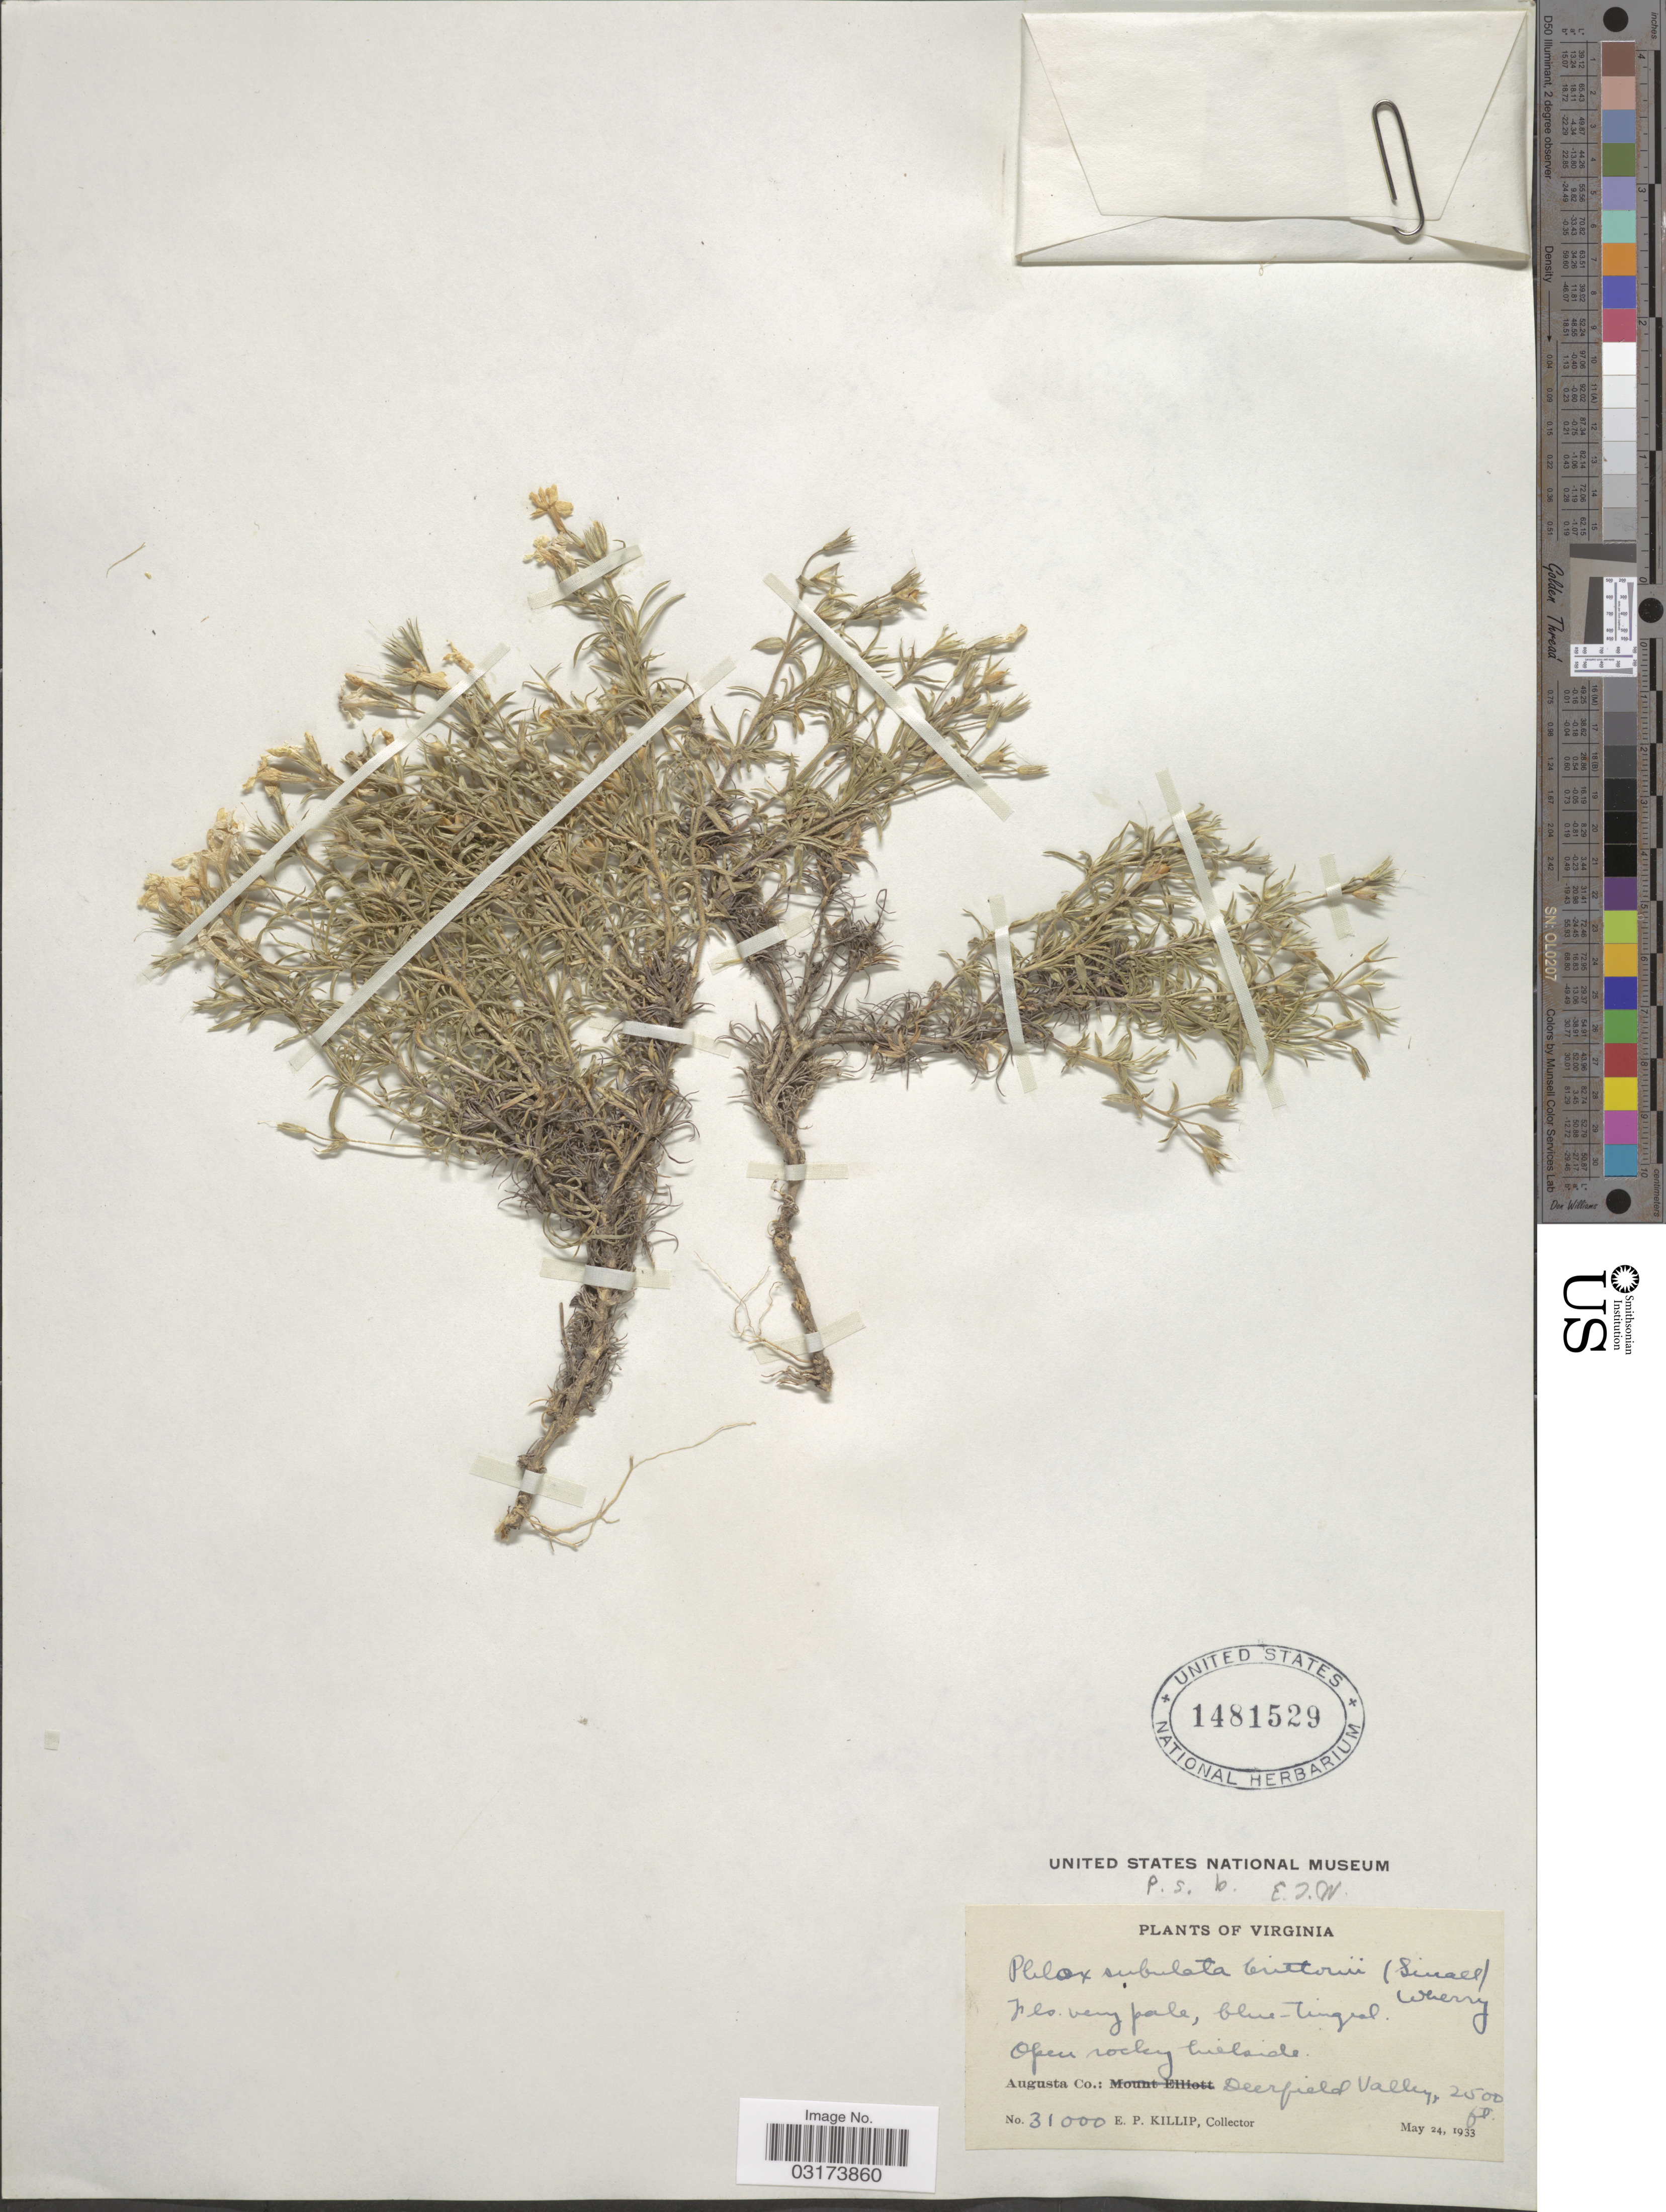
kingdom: Plantae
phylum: Tracheophyta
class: Magnoliopsida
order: Ericales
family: Polemoniaceae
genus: Phlox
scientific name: Phlox subulata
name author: L.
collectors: E. P. Killip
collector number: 31000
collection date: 1933-05-24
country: United States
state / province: Virginia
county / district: Augusta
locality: Augusta Co.: Deerfield Valley.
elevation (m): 762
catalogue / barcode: US 1481529